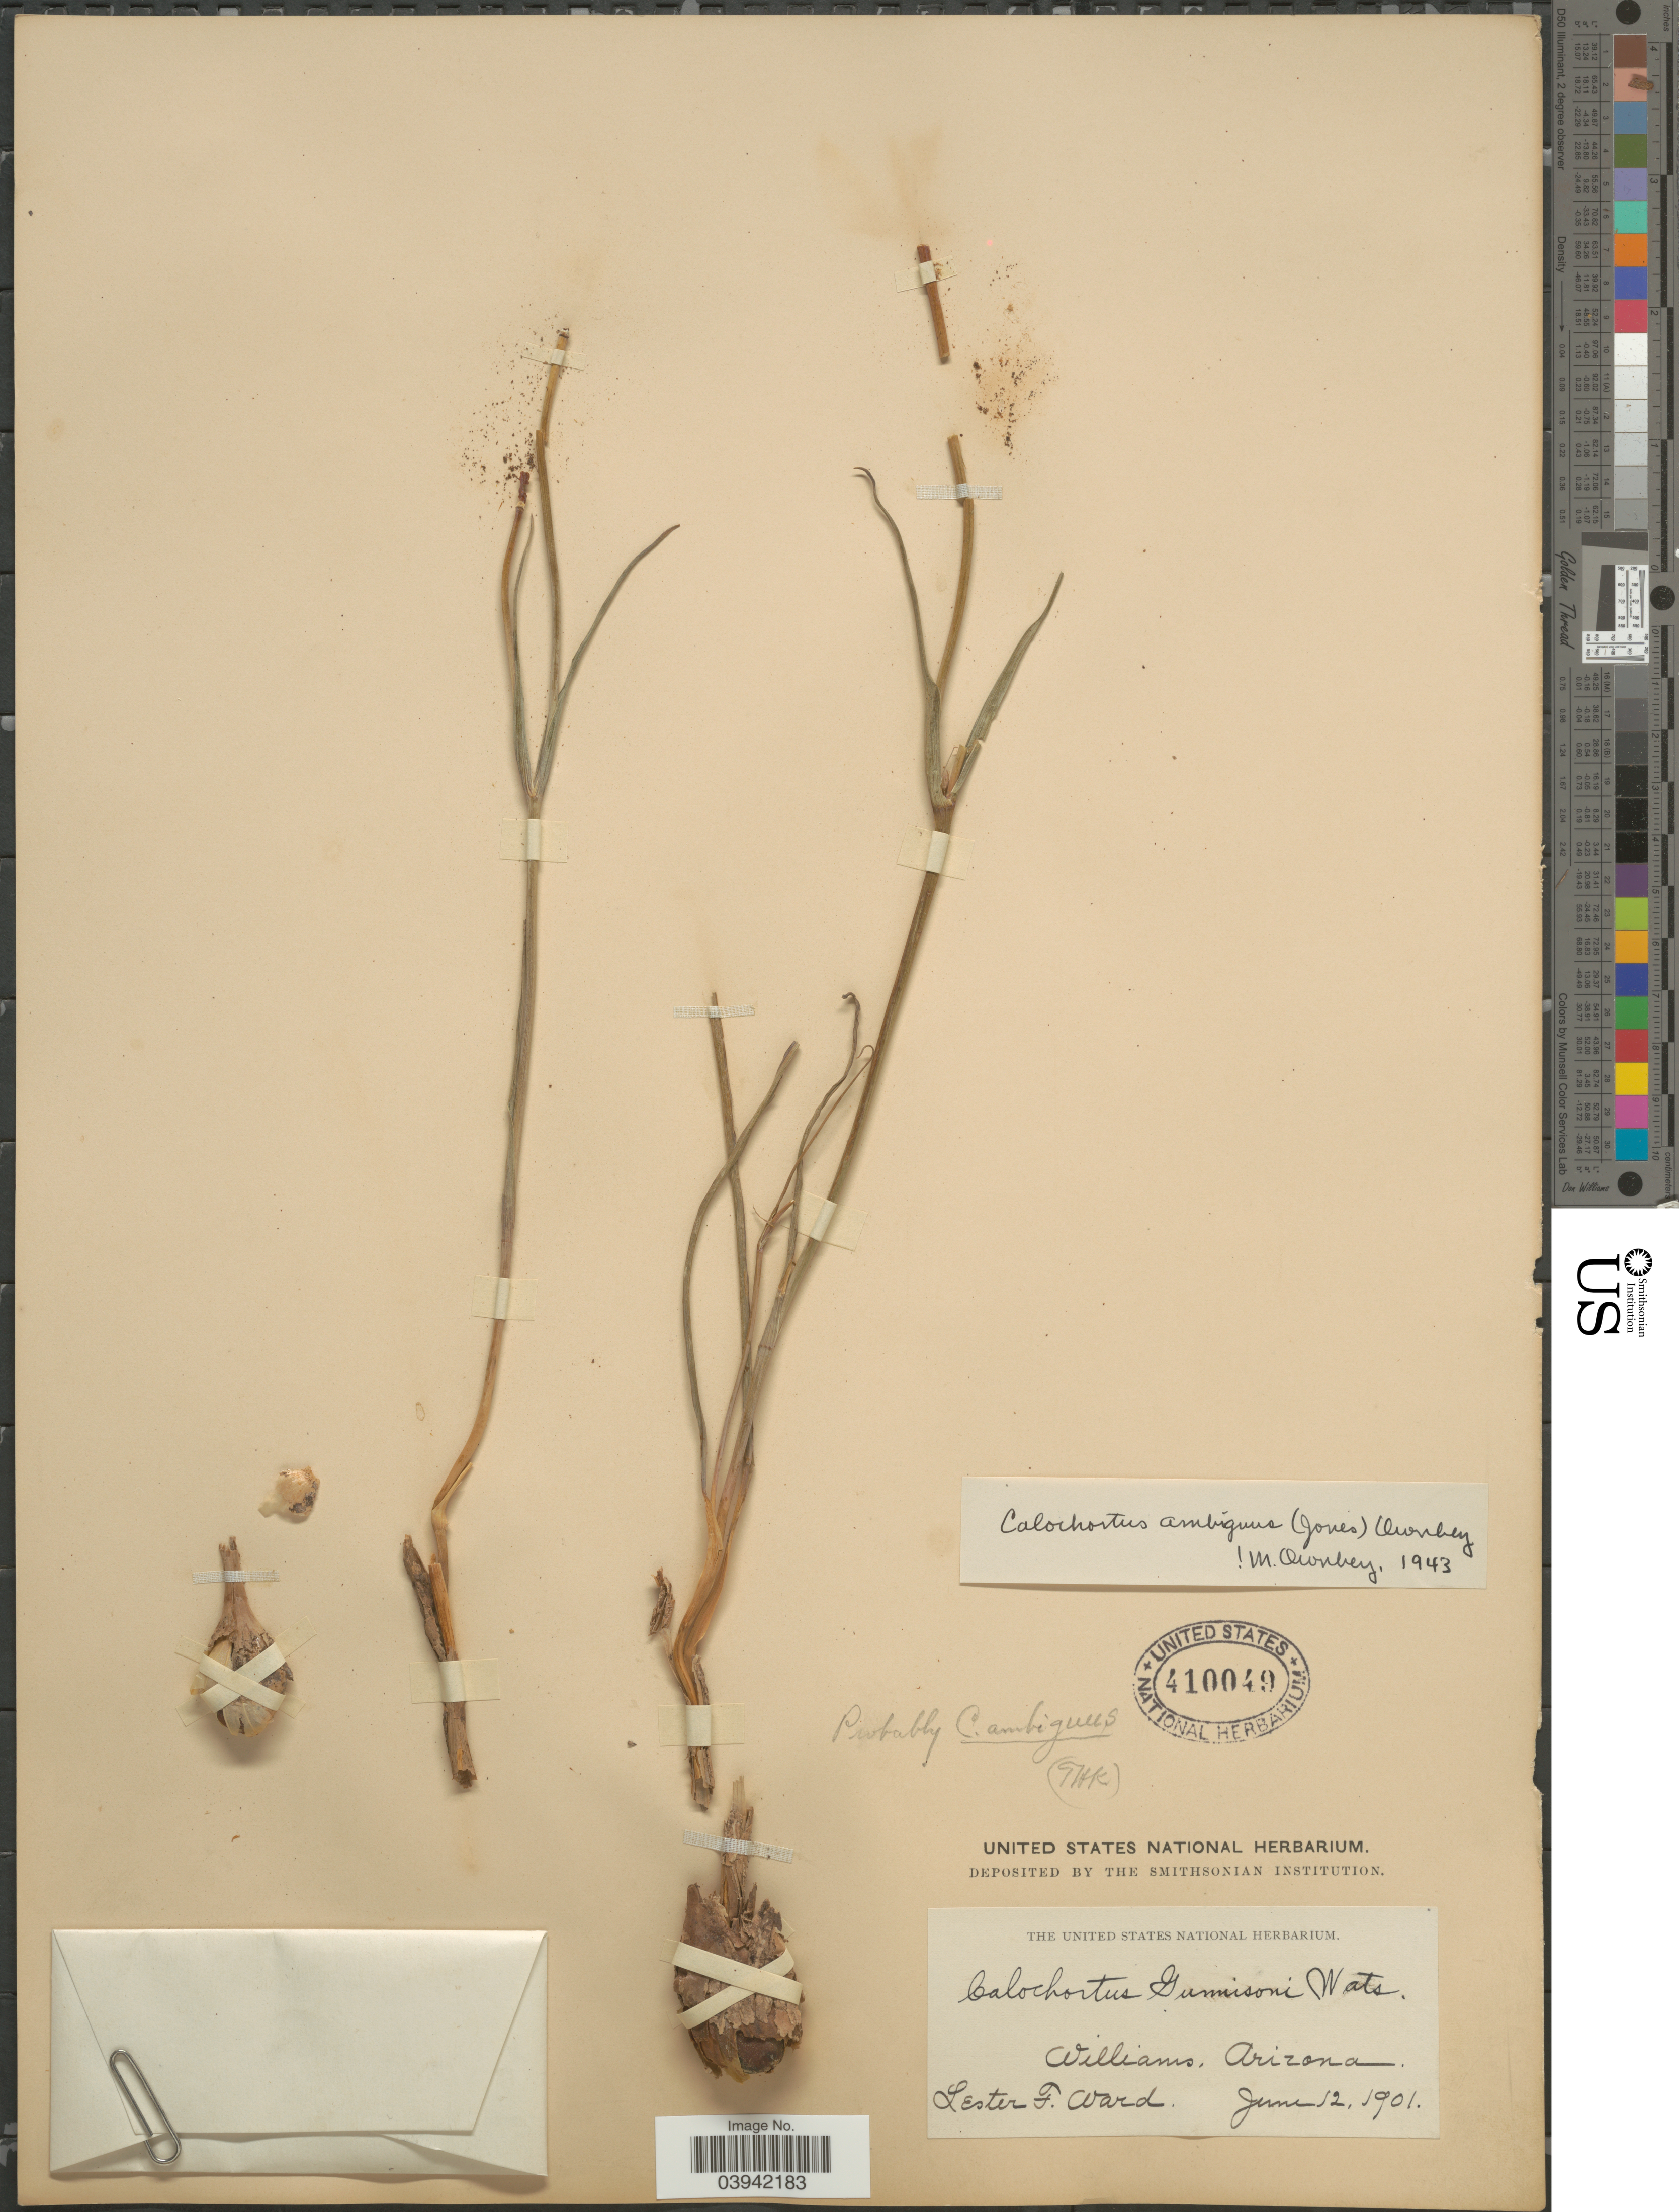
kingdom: Plantae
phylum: Tracheophyta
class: Liliopsida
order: Liliales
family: Liliaceae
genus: Calochortus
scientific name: Calochortus ambiguus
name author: (M.E. Jones) Ownbey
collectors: L. F. Ward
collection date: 1901-06-12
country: United States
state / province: Arizona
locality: Williams.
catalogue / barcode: US 410049